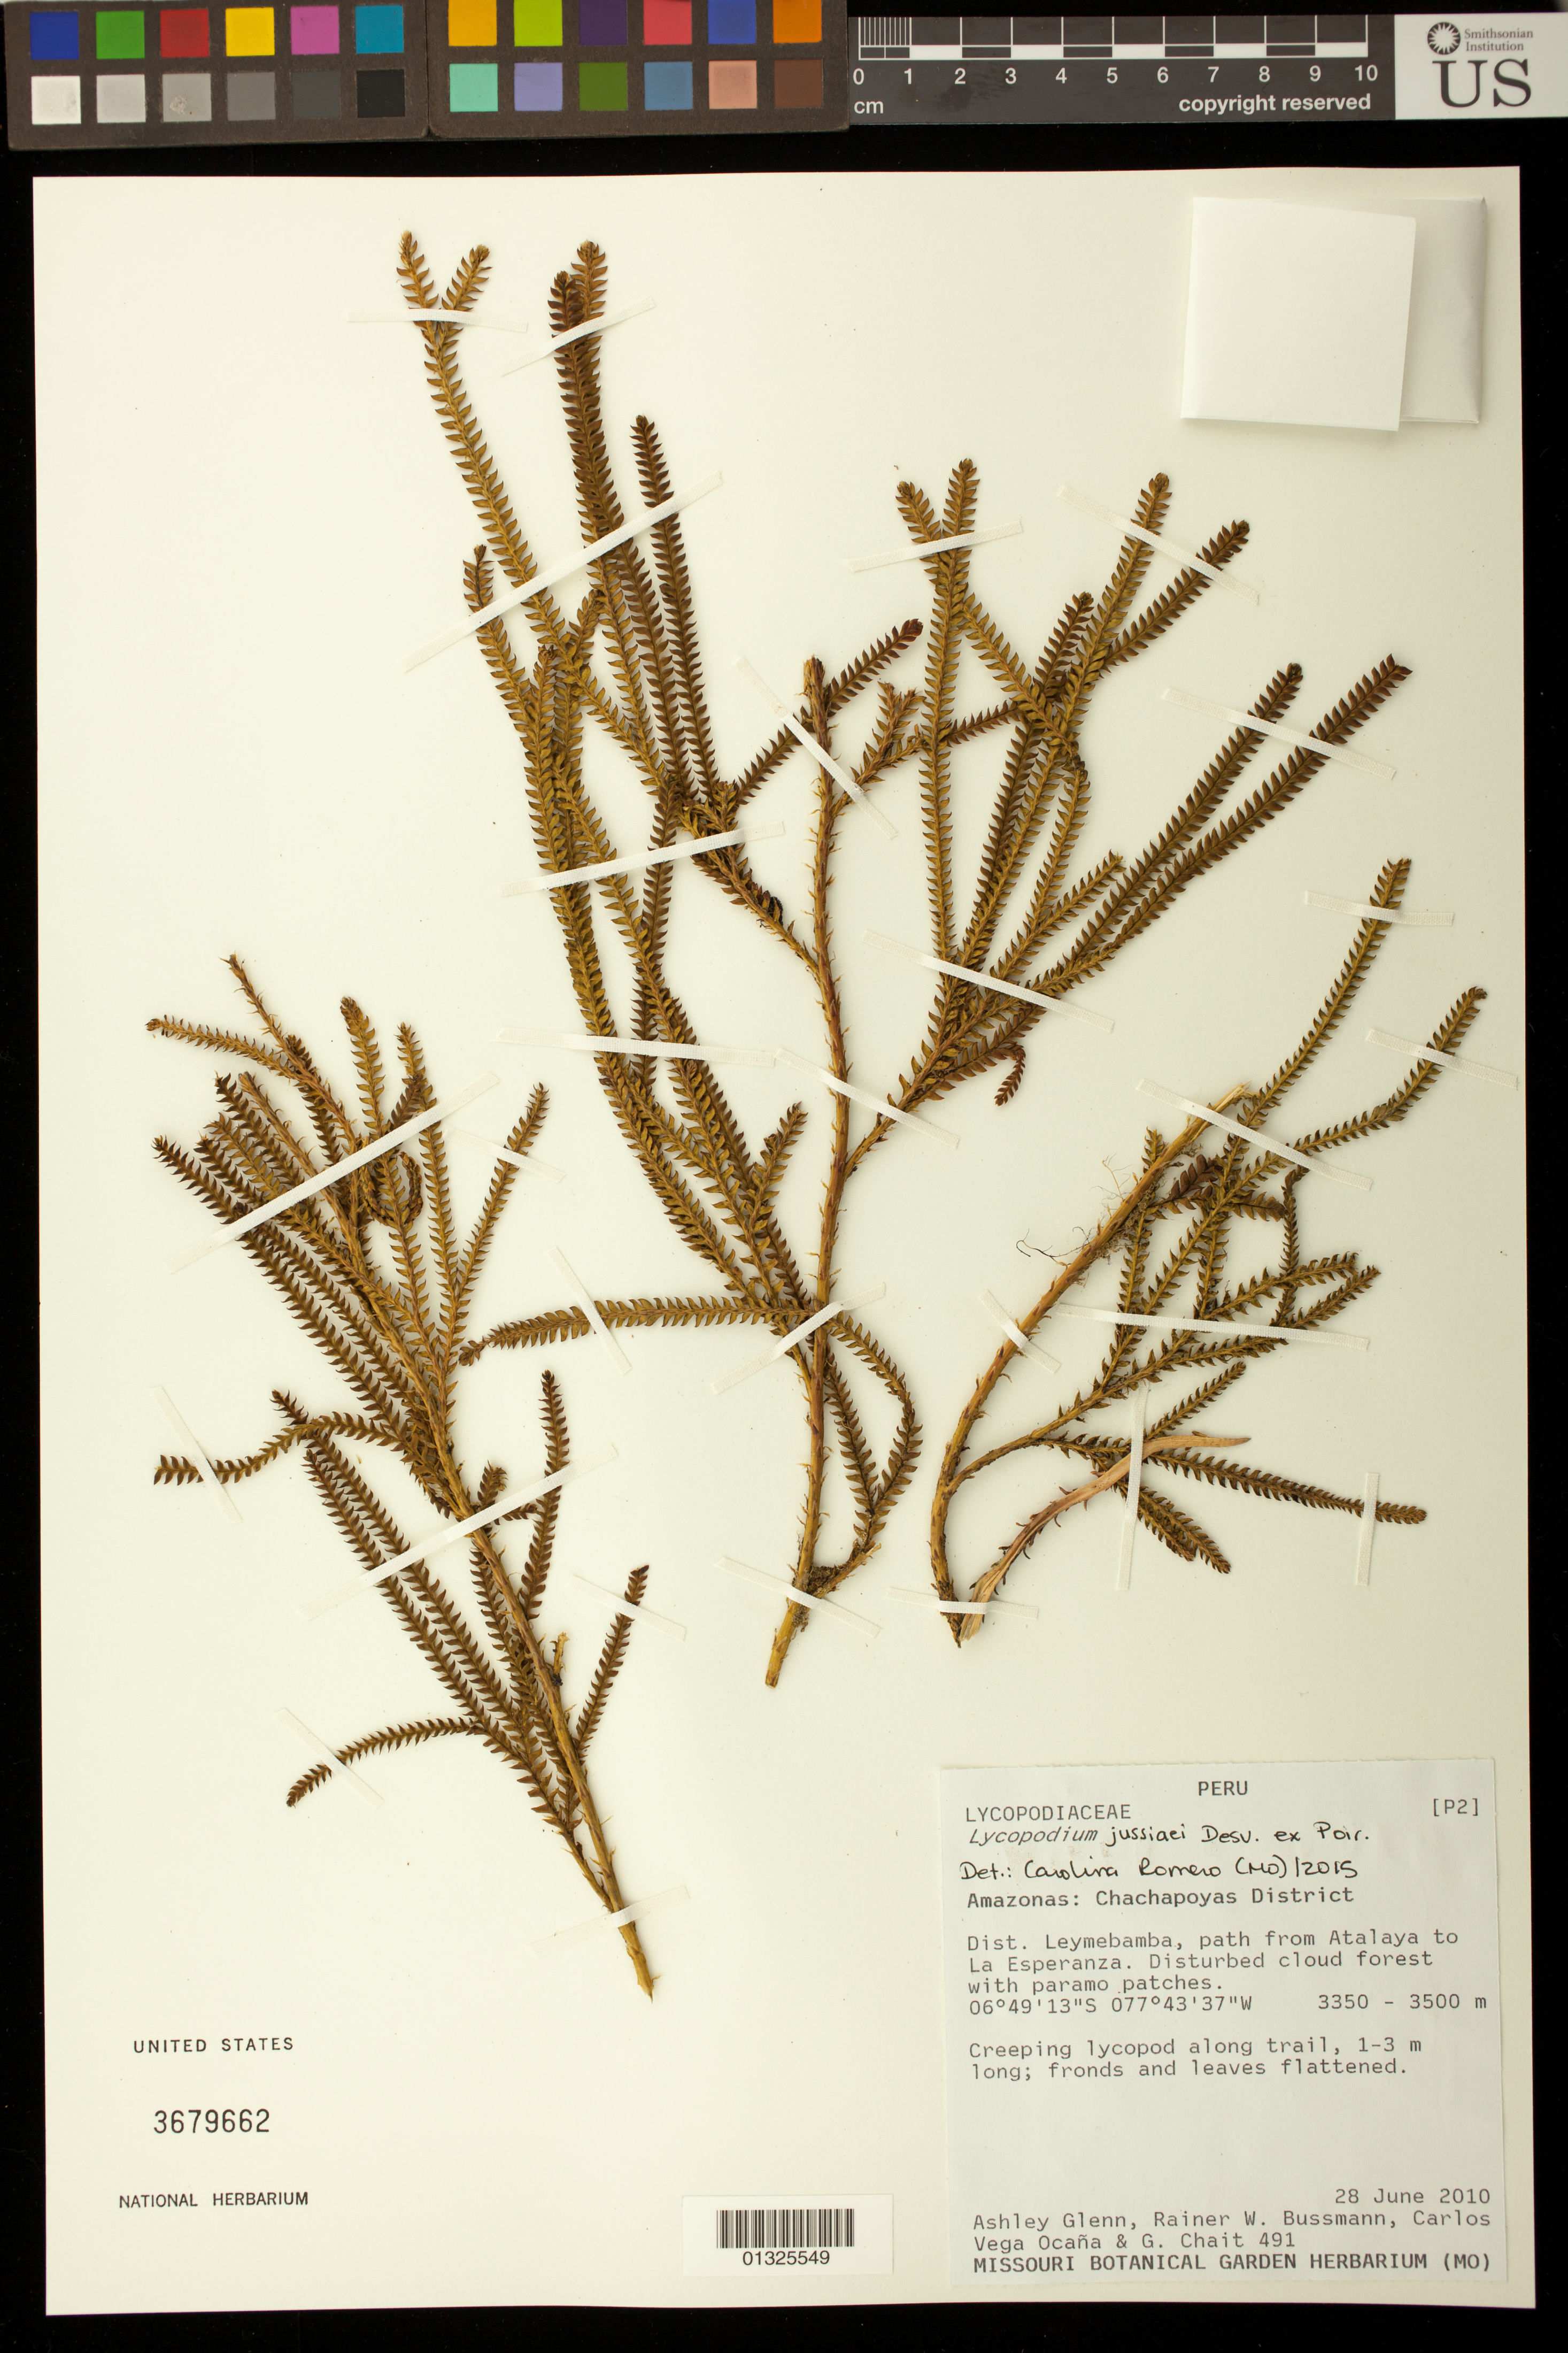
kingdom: Plantae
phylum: Tracheophyta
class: Lycopodiopsida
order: Lycopodiales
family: Lycopodiaceae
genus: Diphasium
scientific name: Diphasium jussiaei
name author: (Desv.) C. Presl ex Rothm.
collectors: A. Glenn, R. W. Bussmann, C. Vega Ocaña & G. Chait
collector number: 491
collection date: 2010-06-28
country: Peru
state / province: Amazonas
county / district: Chachapoyas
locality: Leymebamba District, path from Atalaya to La Esperanza.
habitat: Disturbed cloud forest with paramo patches.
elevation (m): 3350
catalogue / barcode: US 3679662